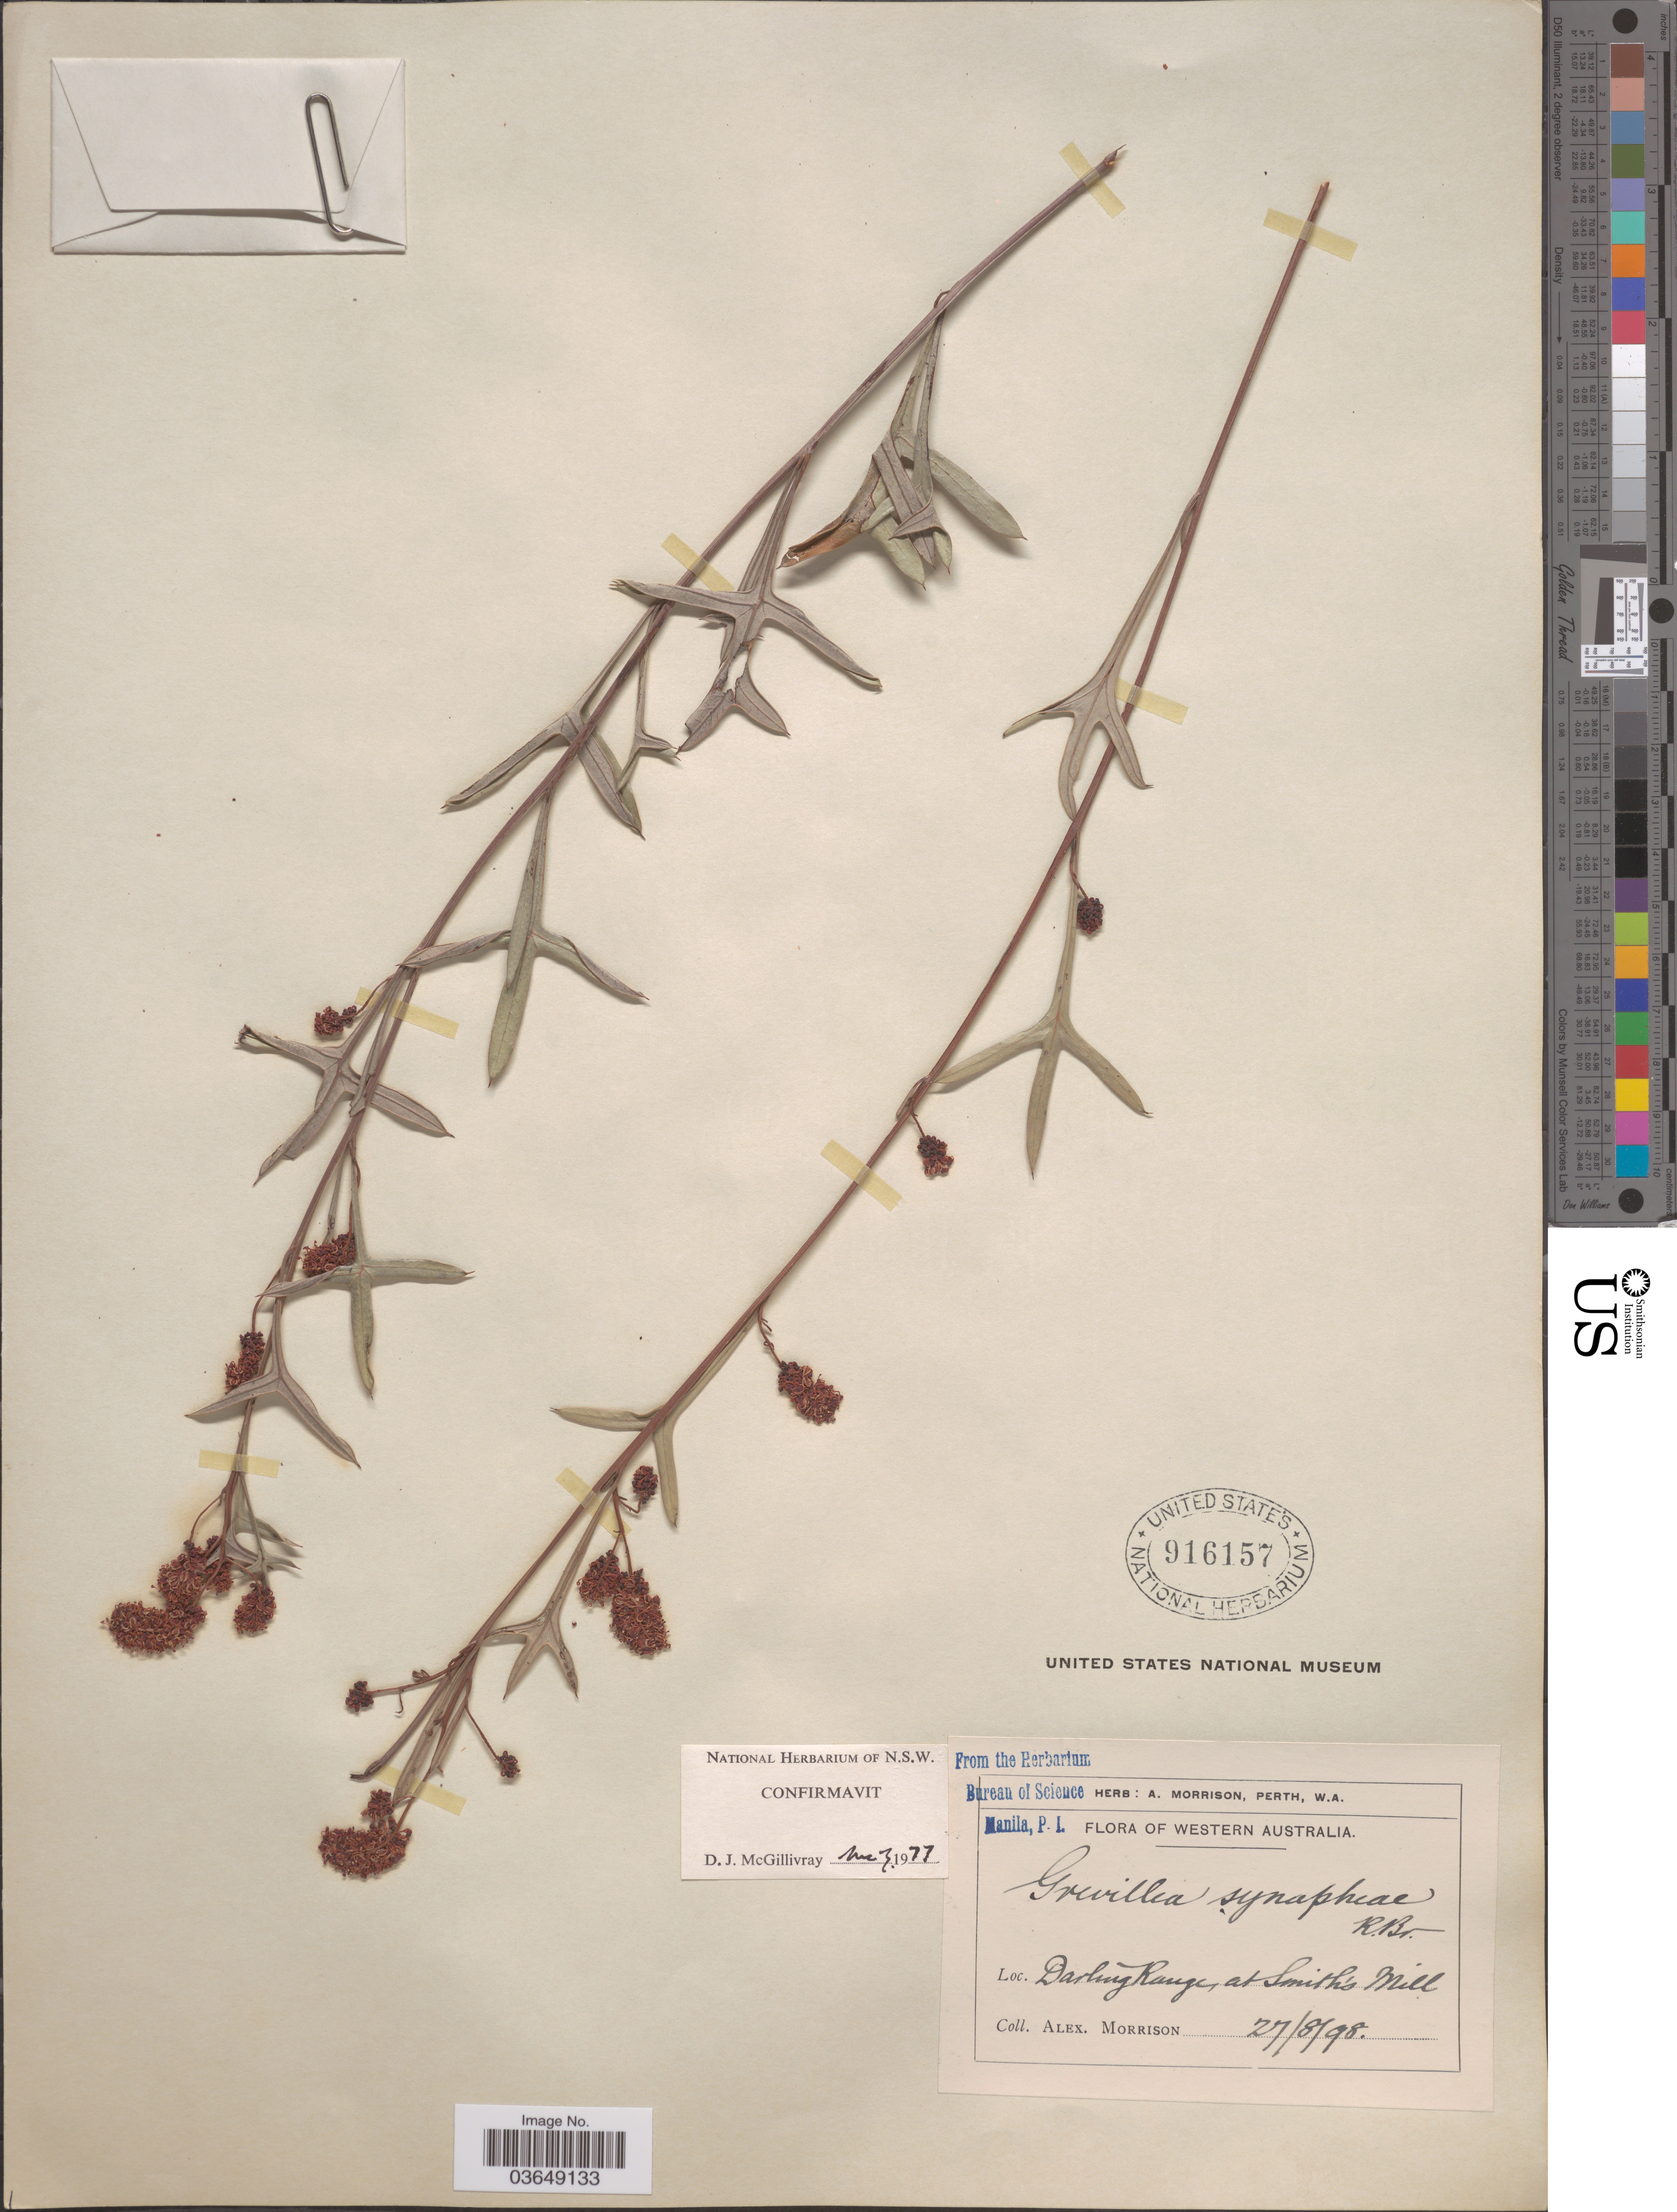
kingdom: Plantae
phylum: Tracheophyta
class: Magnoliopsida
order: Proteales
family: Proteaceae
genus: Grevillea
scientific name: Grevillea synapheae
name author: R. Br.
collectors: A. Morrison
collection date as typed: Transcribed d/m/y: 27/8/98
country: Australia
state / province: Western Australia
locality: Darling Range, at Smith's Mill.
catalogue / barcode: US 916157